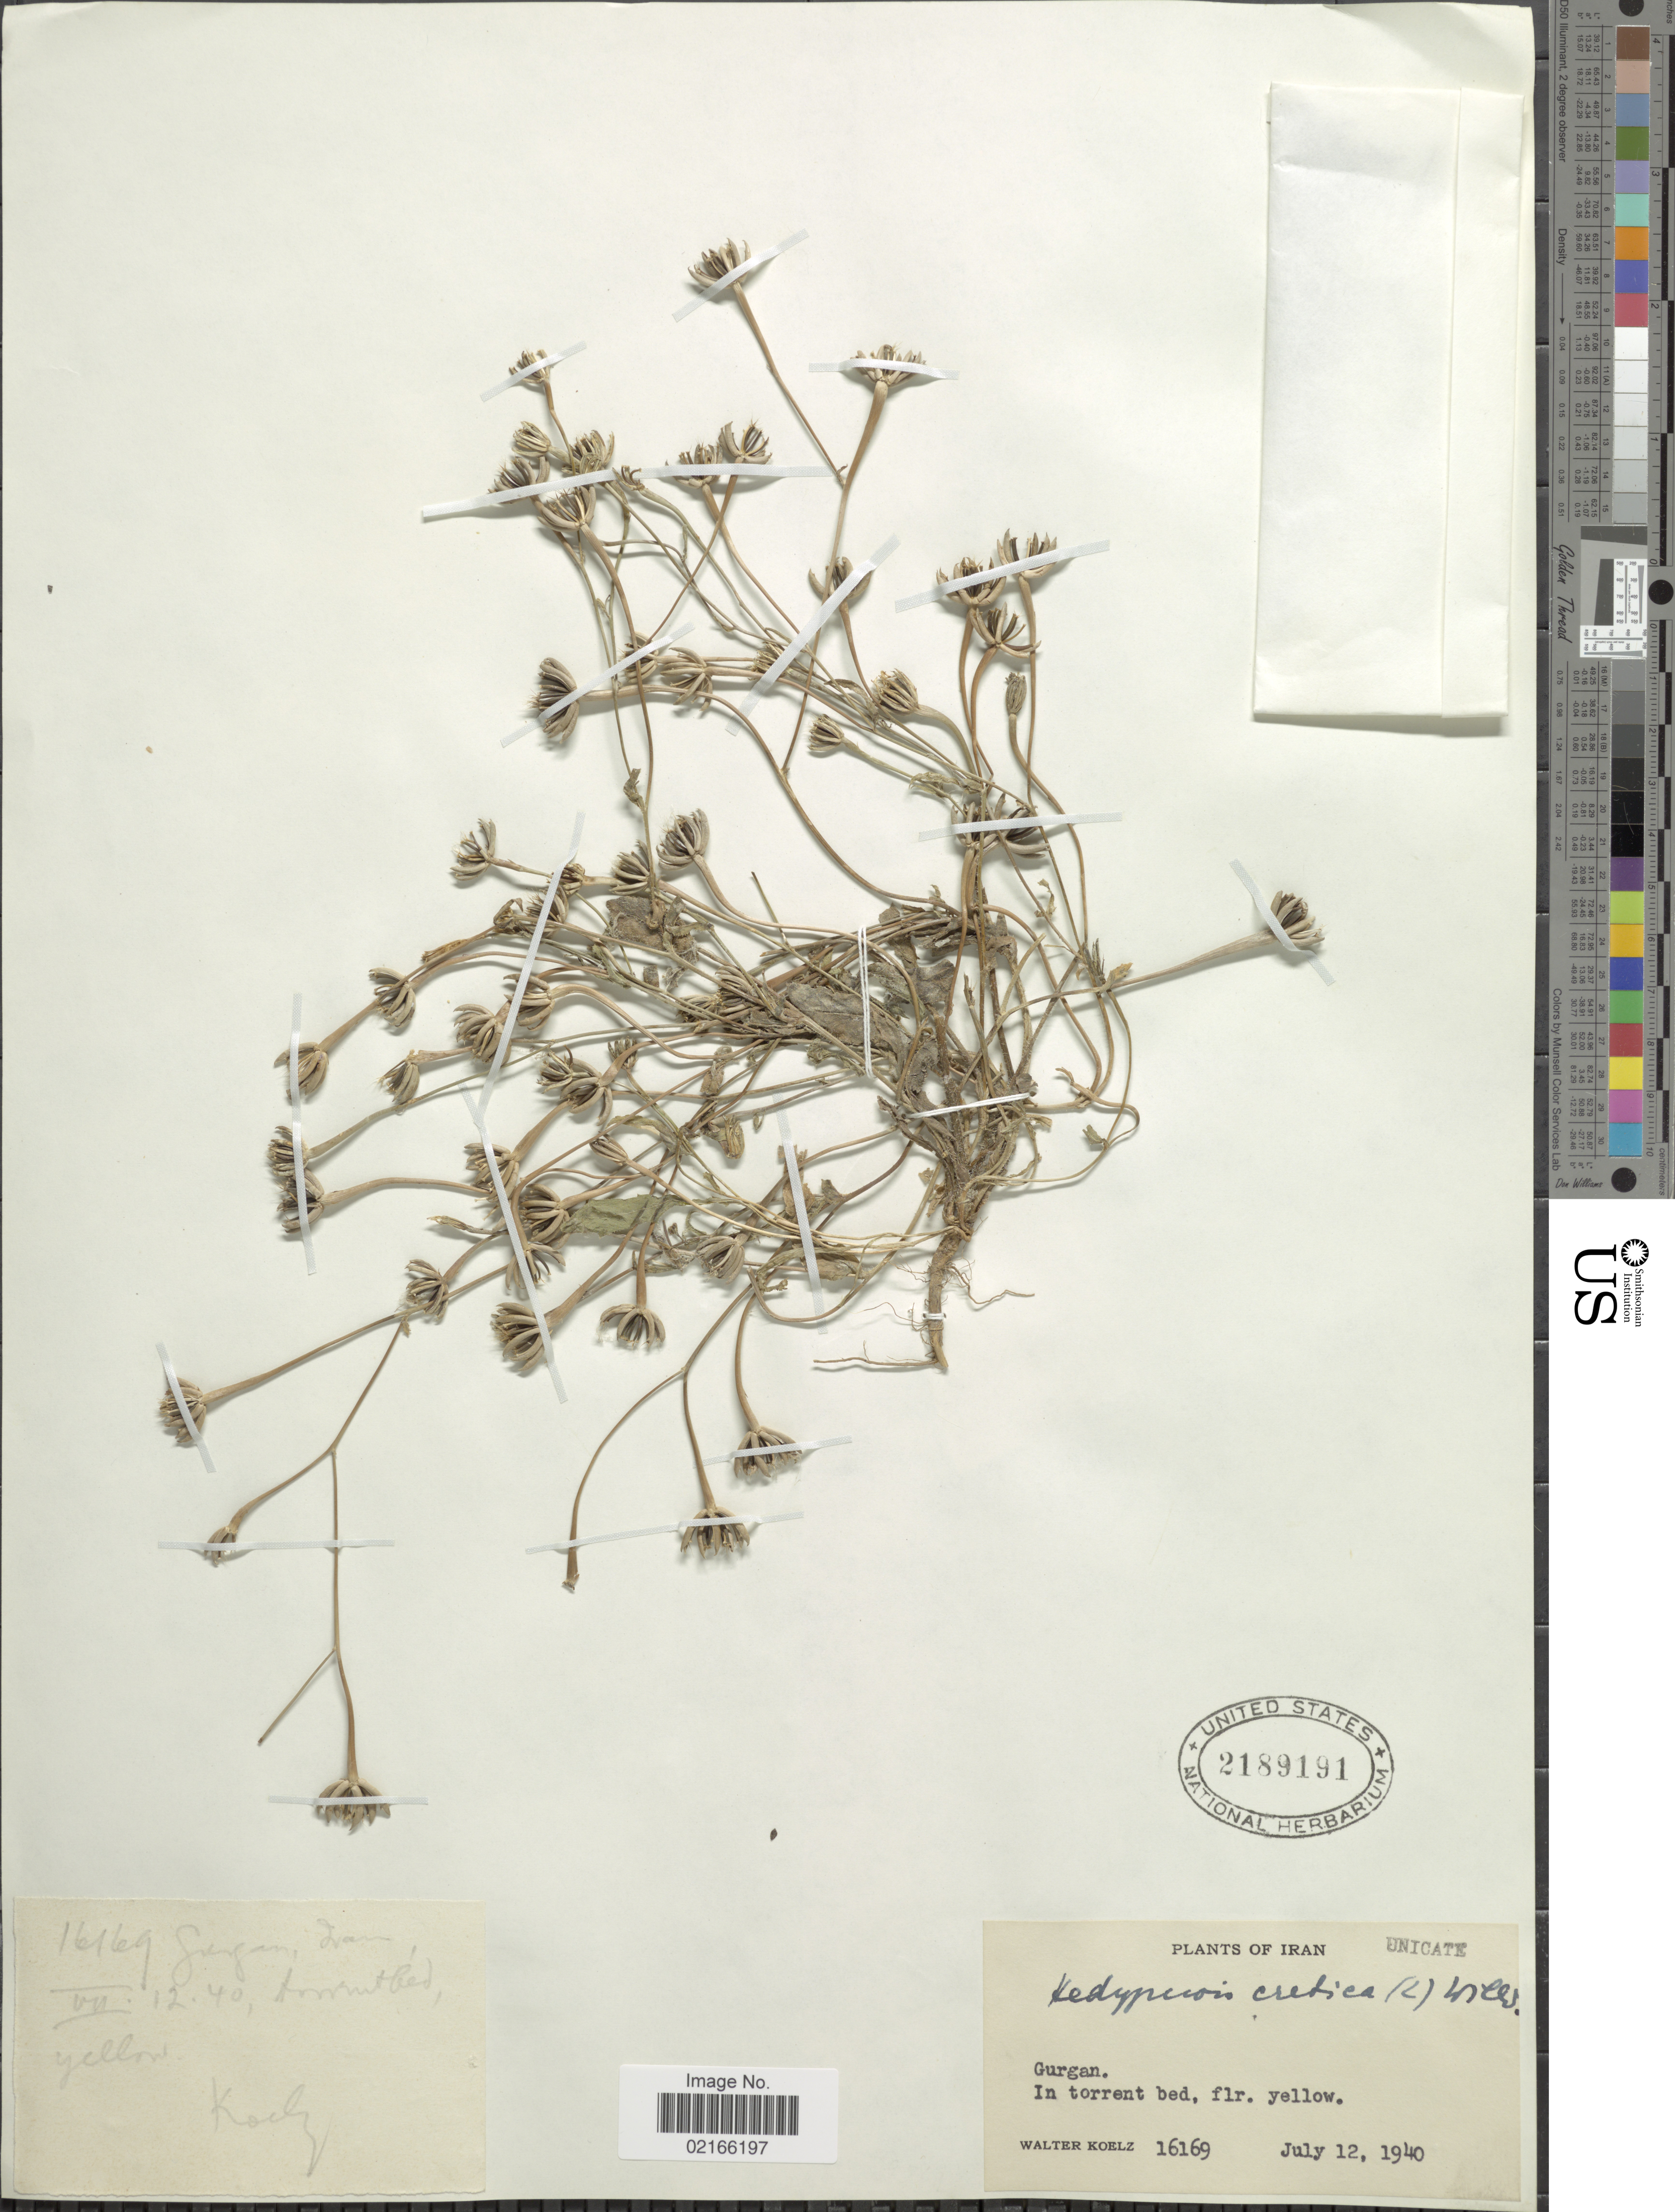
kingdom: Plantae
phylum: Tracheophyta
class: Magnoliopsida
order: Asterales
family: Asteraceae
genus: Hedypnois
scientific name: Hedypnois rhagadioloides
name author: (L.) F.W. Schmidt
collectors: W. N. Koelz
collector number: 16169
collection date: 1940-07-12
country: Iran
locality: Gurgan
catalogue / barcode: US 2189191